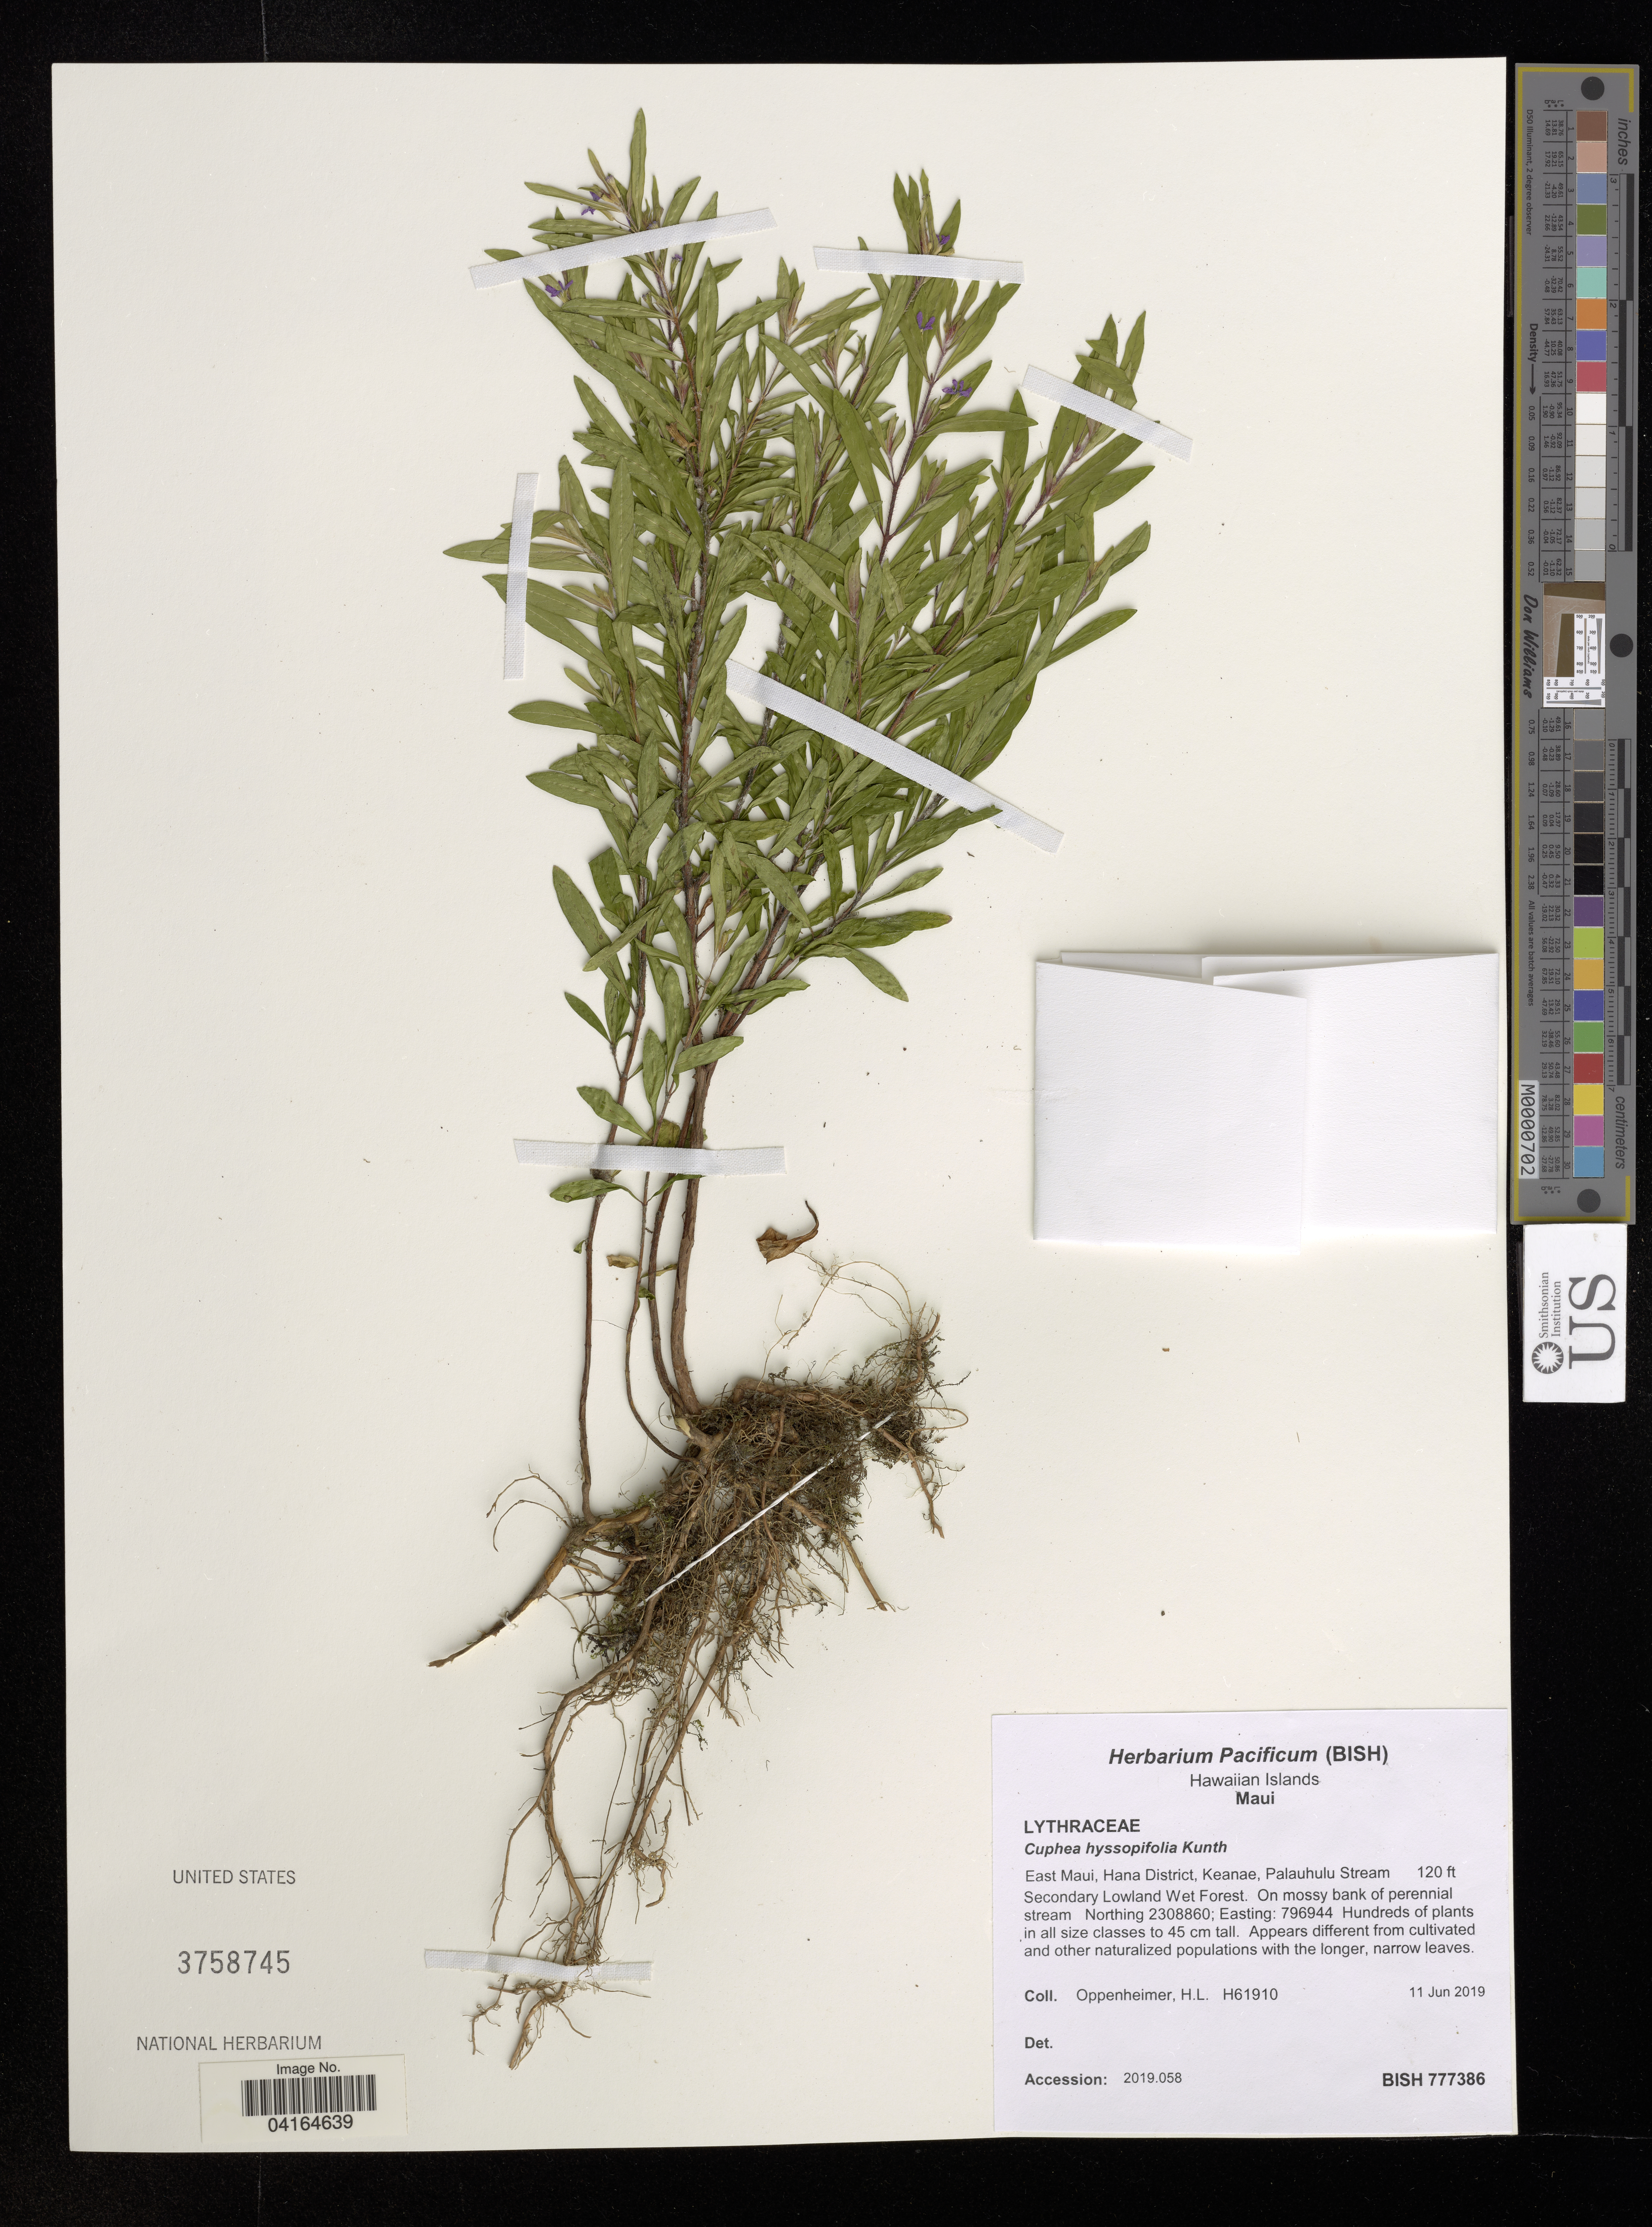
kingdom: Plantae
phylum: Tracheophyta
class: Magnoliopsida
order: Myrtales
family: Lythraceae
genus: Cuphea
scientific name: Cuphea hyssopifolia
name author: Kunth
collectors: H. L. Oppenheimer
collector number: H61910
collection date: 2019-06-11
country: United States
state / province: Hawaii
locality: Hawaiian Islands. Maui. East Maui, Hana District, Keanae, Palauhulu Strea,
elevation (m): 37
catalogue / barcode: US 3758745